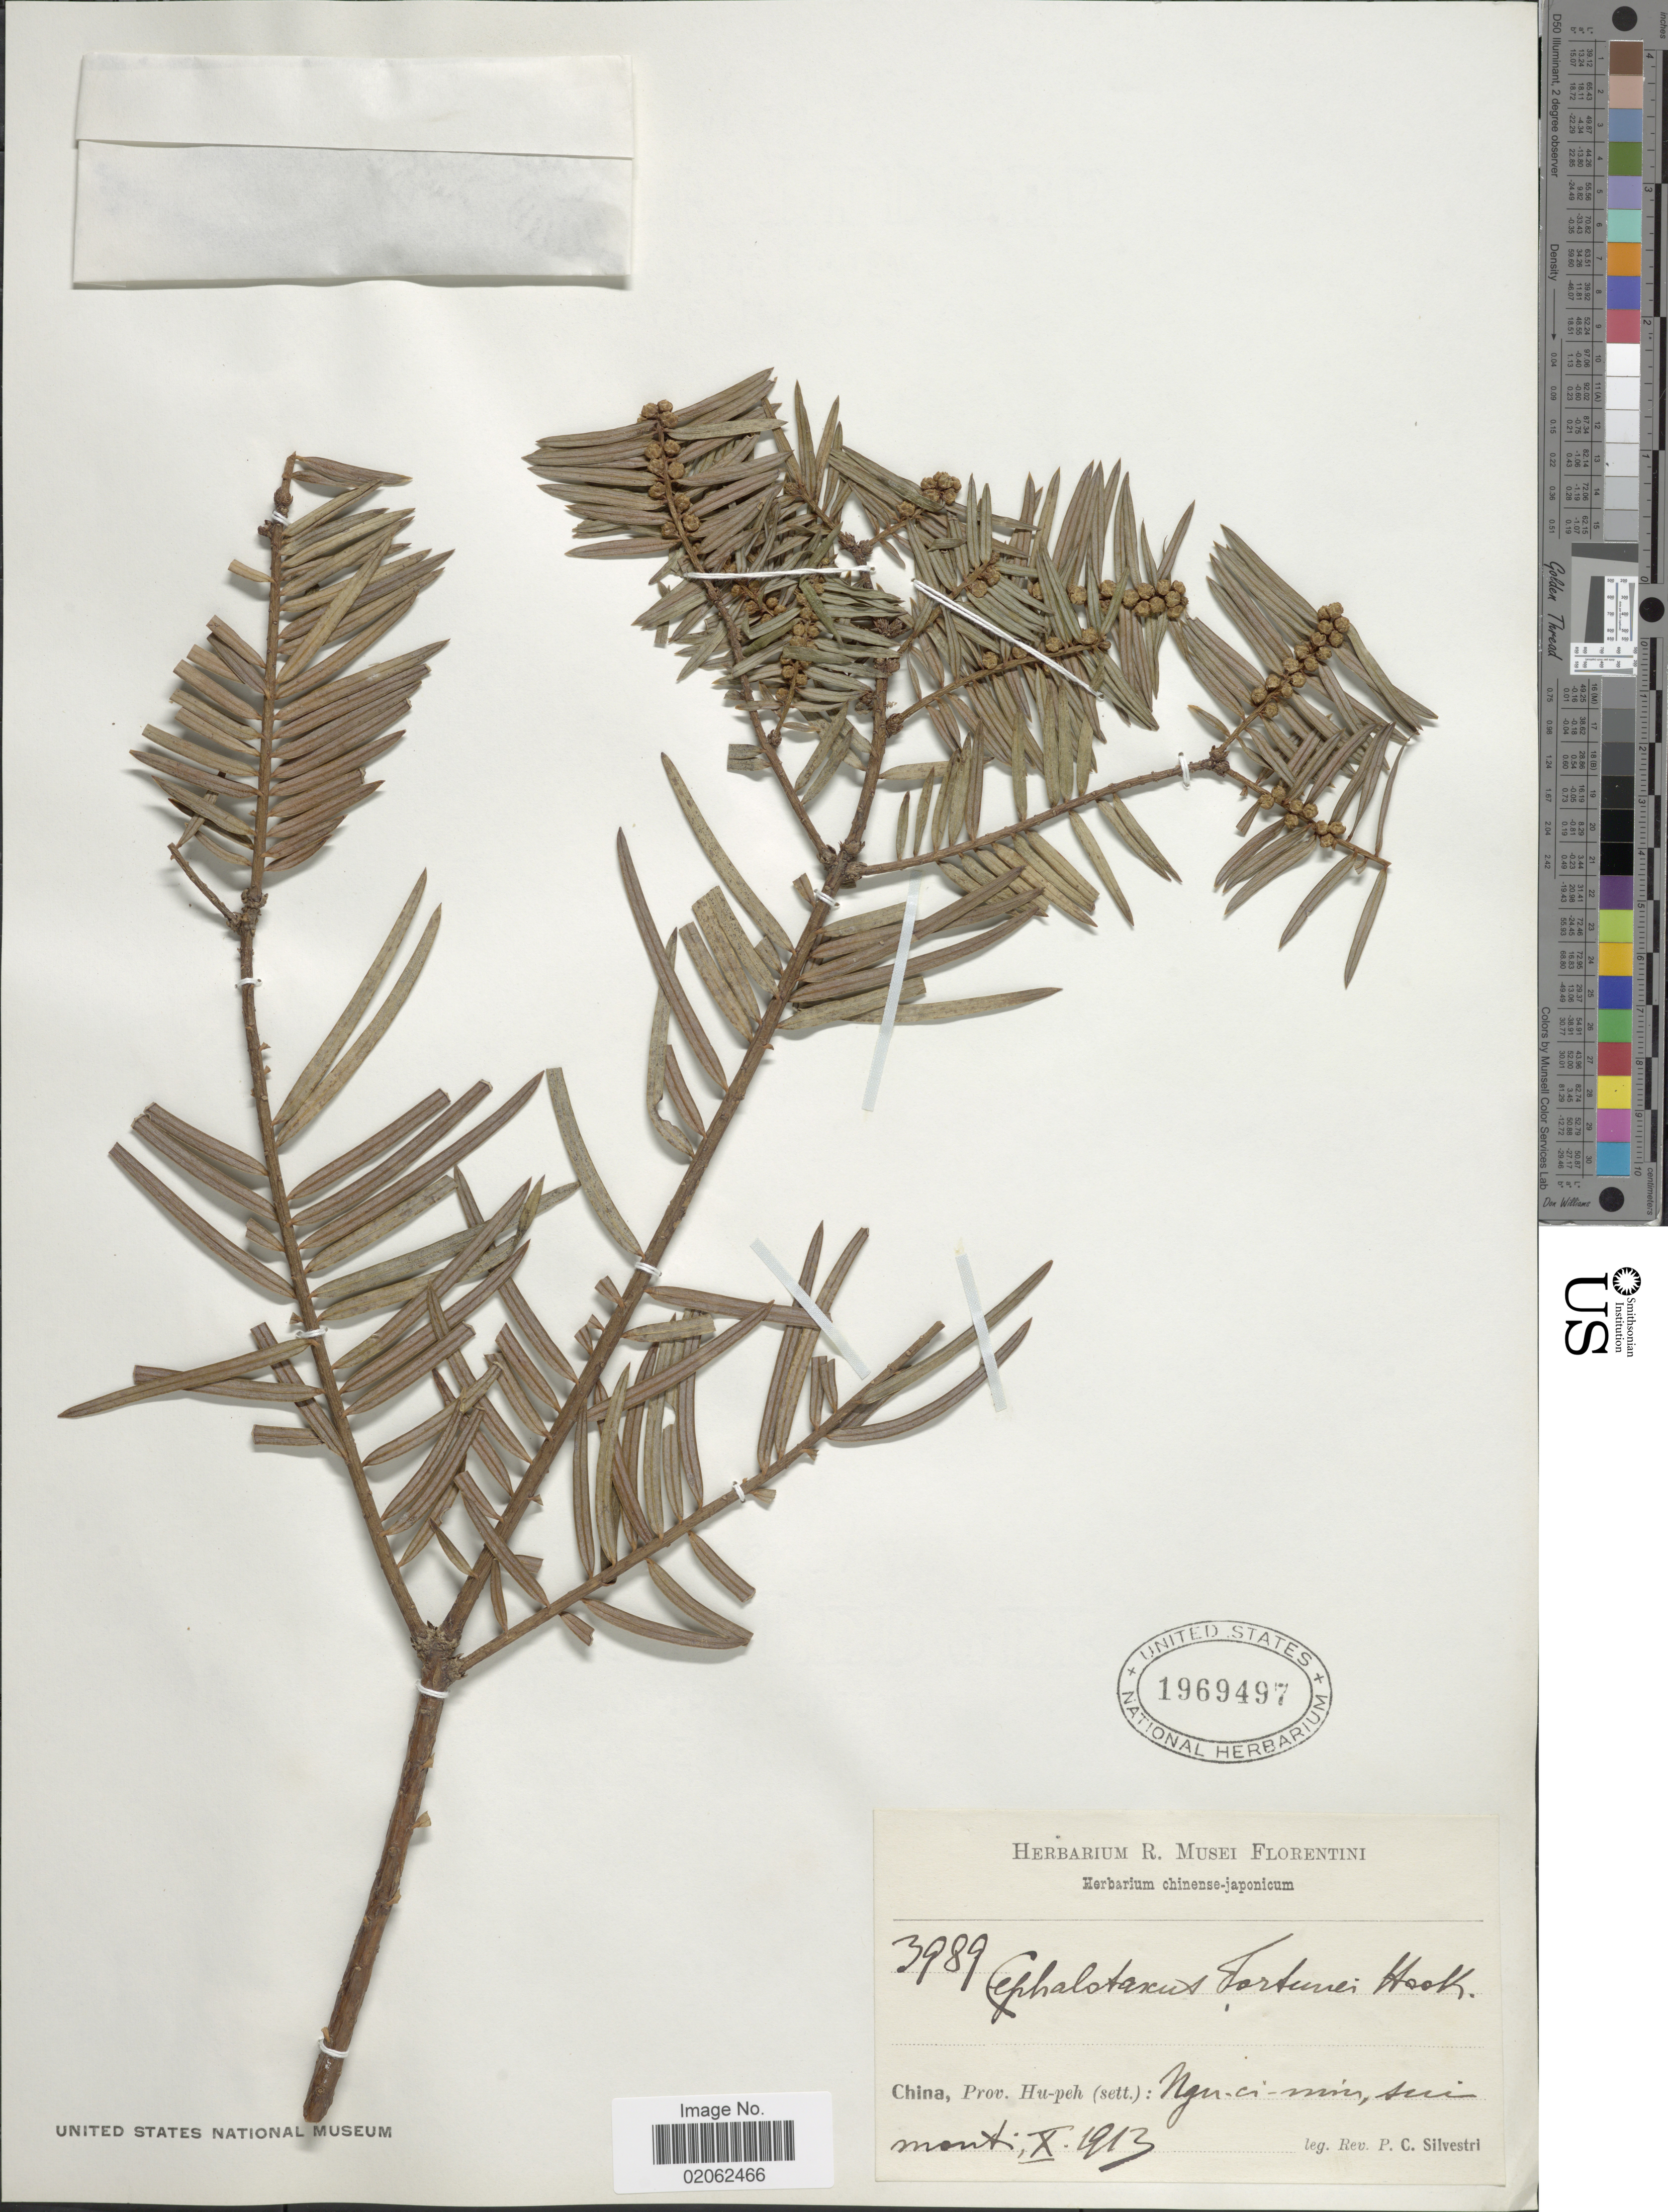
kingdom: Plantae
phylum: Tracheophyta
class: Pinopsida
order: Pinales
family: Cephalotaxaceae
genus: Cephalotaxus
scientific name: Cephalotaxus fortunei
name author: Hook.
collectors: P. Silvestri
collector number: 3989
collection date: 1913-10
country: China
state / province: Hubei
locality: Hu-peh ( set.): Ngn-ei-min, sui [interpreted]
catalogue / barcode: US 1969497